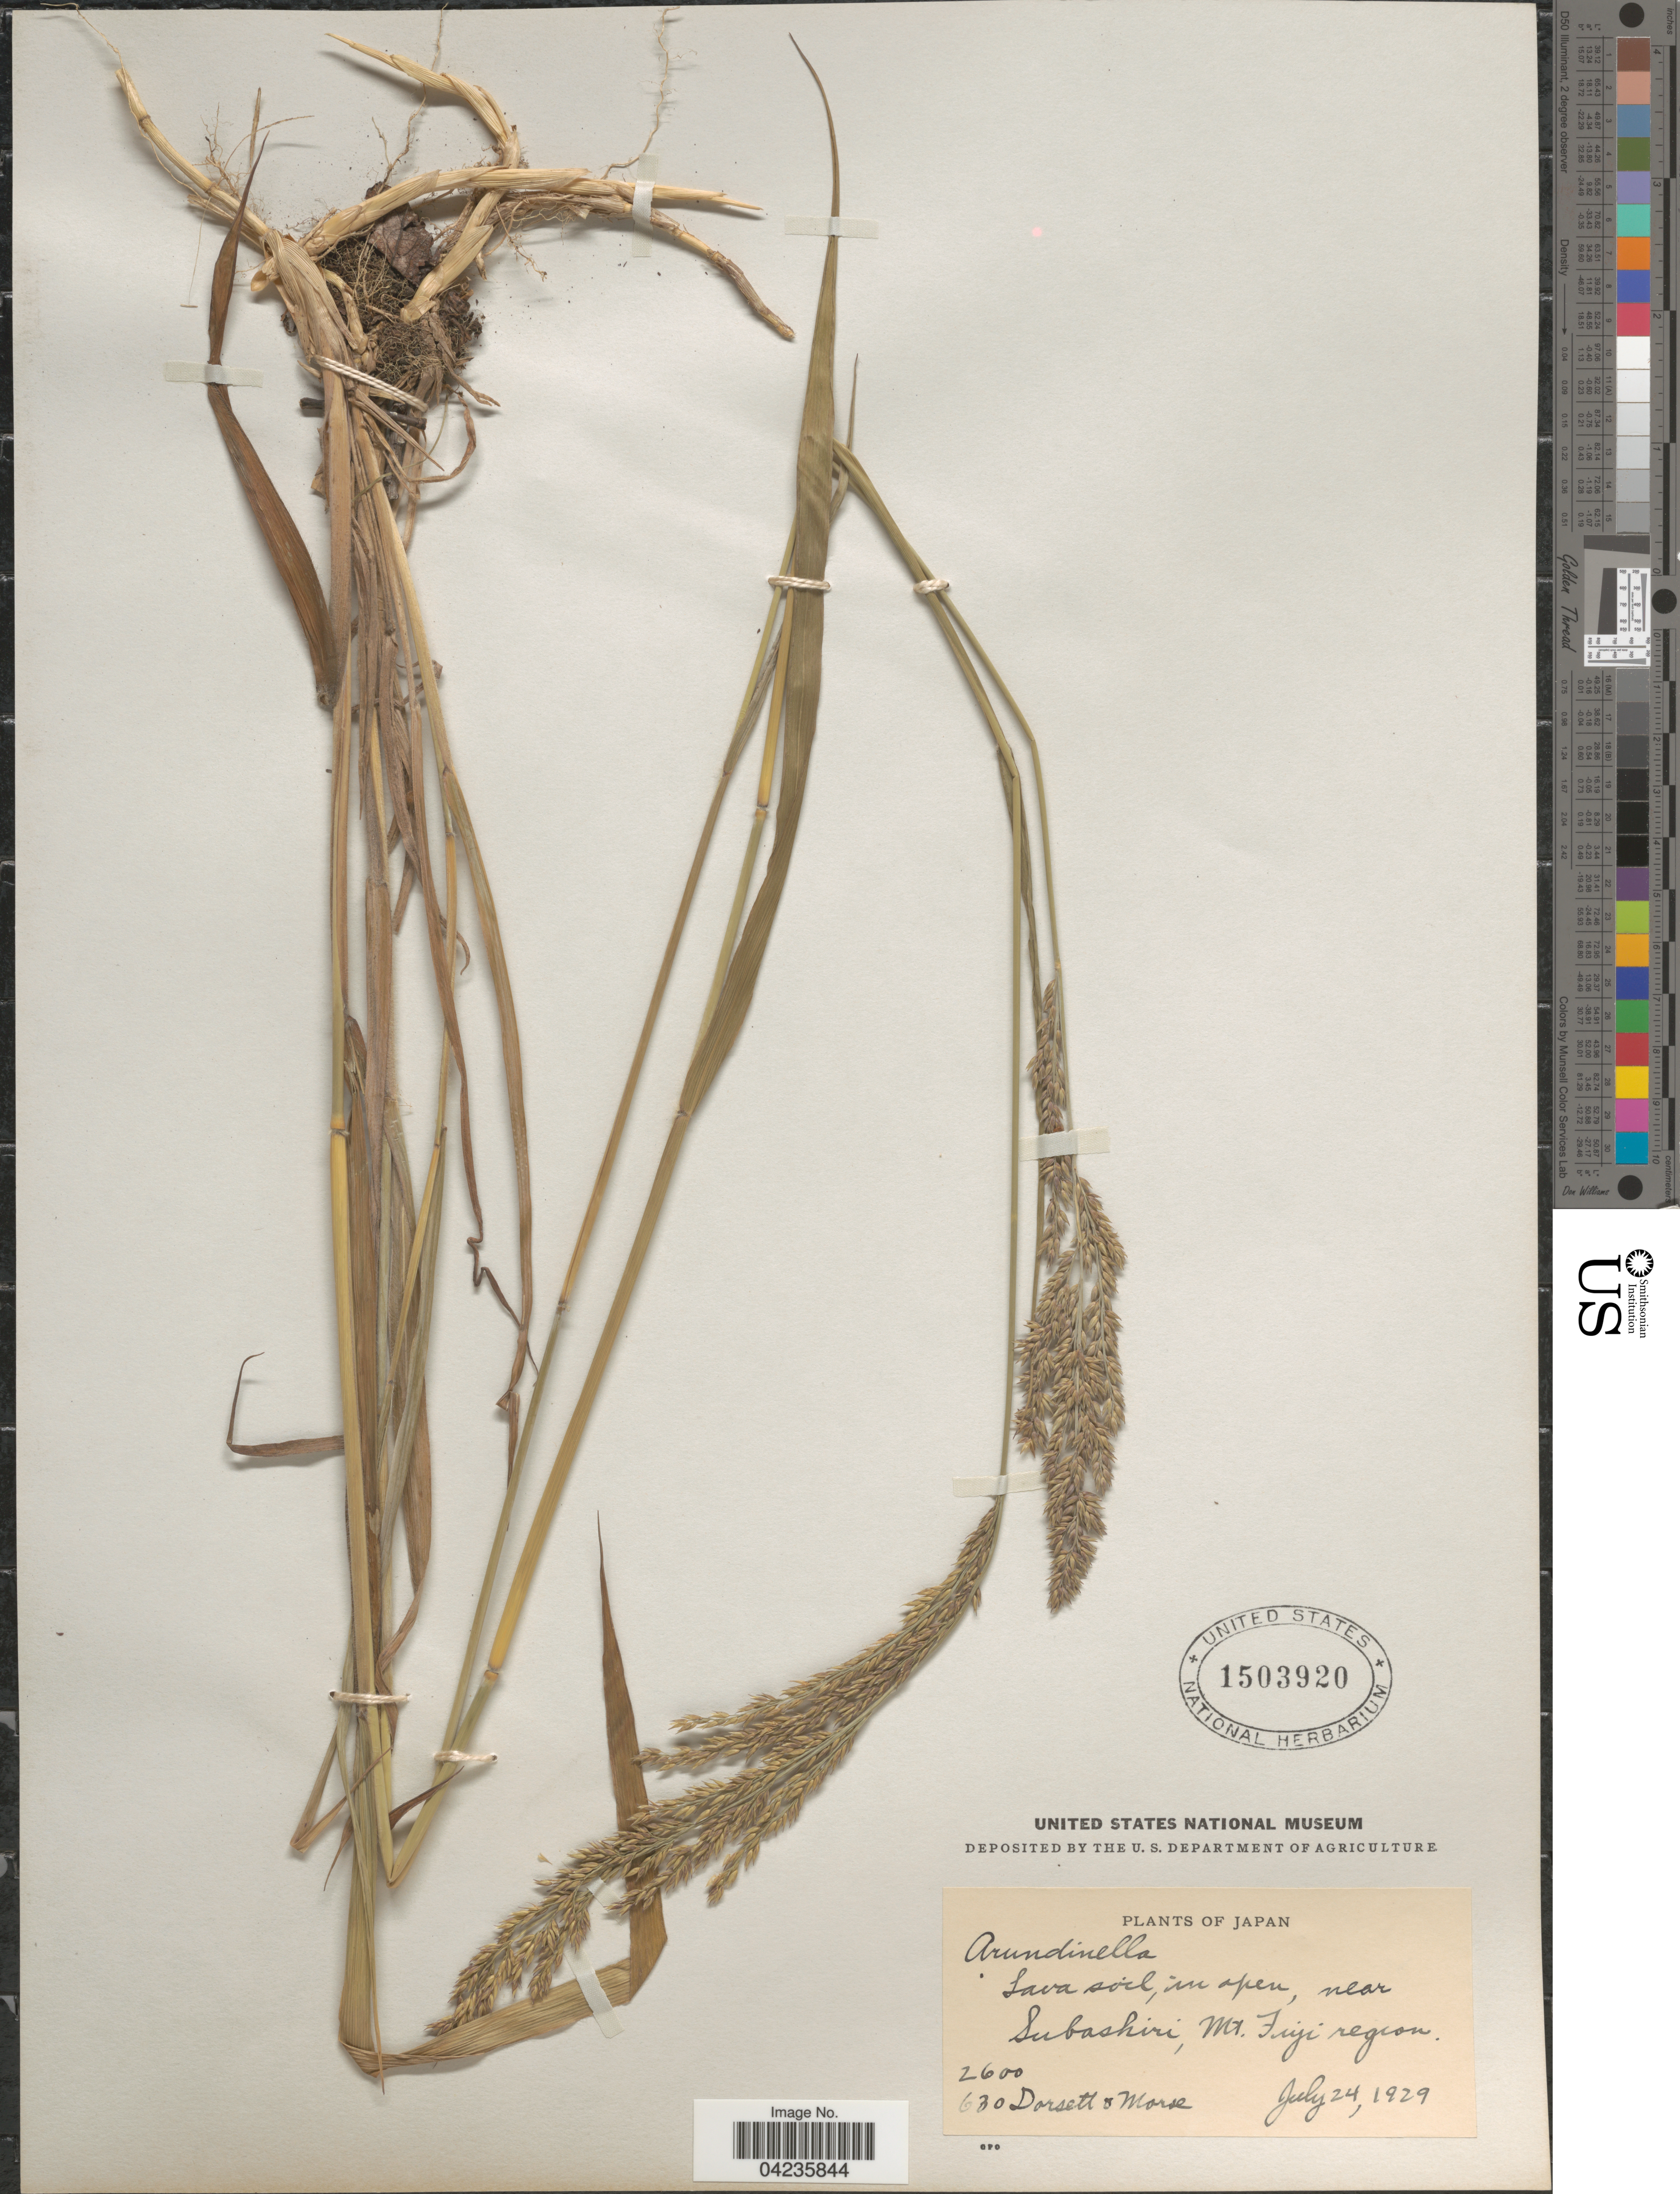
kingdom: Plantae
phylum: Tracheophyta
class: Liliopsida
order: Poales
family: Poaceae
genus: Arundinella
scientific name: Arundinella hirta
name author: (Thunb.) Tanaka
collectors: -- Dorsett & -. Morse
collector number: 630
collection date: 1929-07-24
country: Japan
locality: Near Subashiri, Mt. Fuji region.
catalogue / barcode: US 1503920